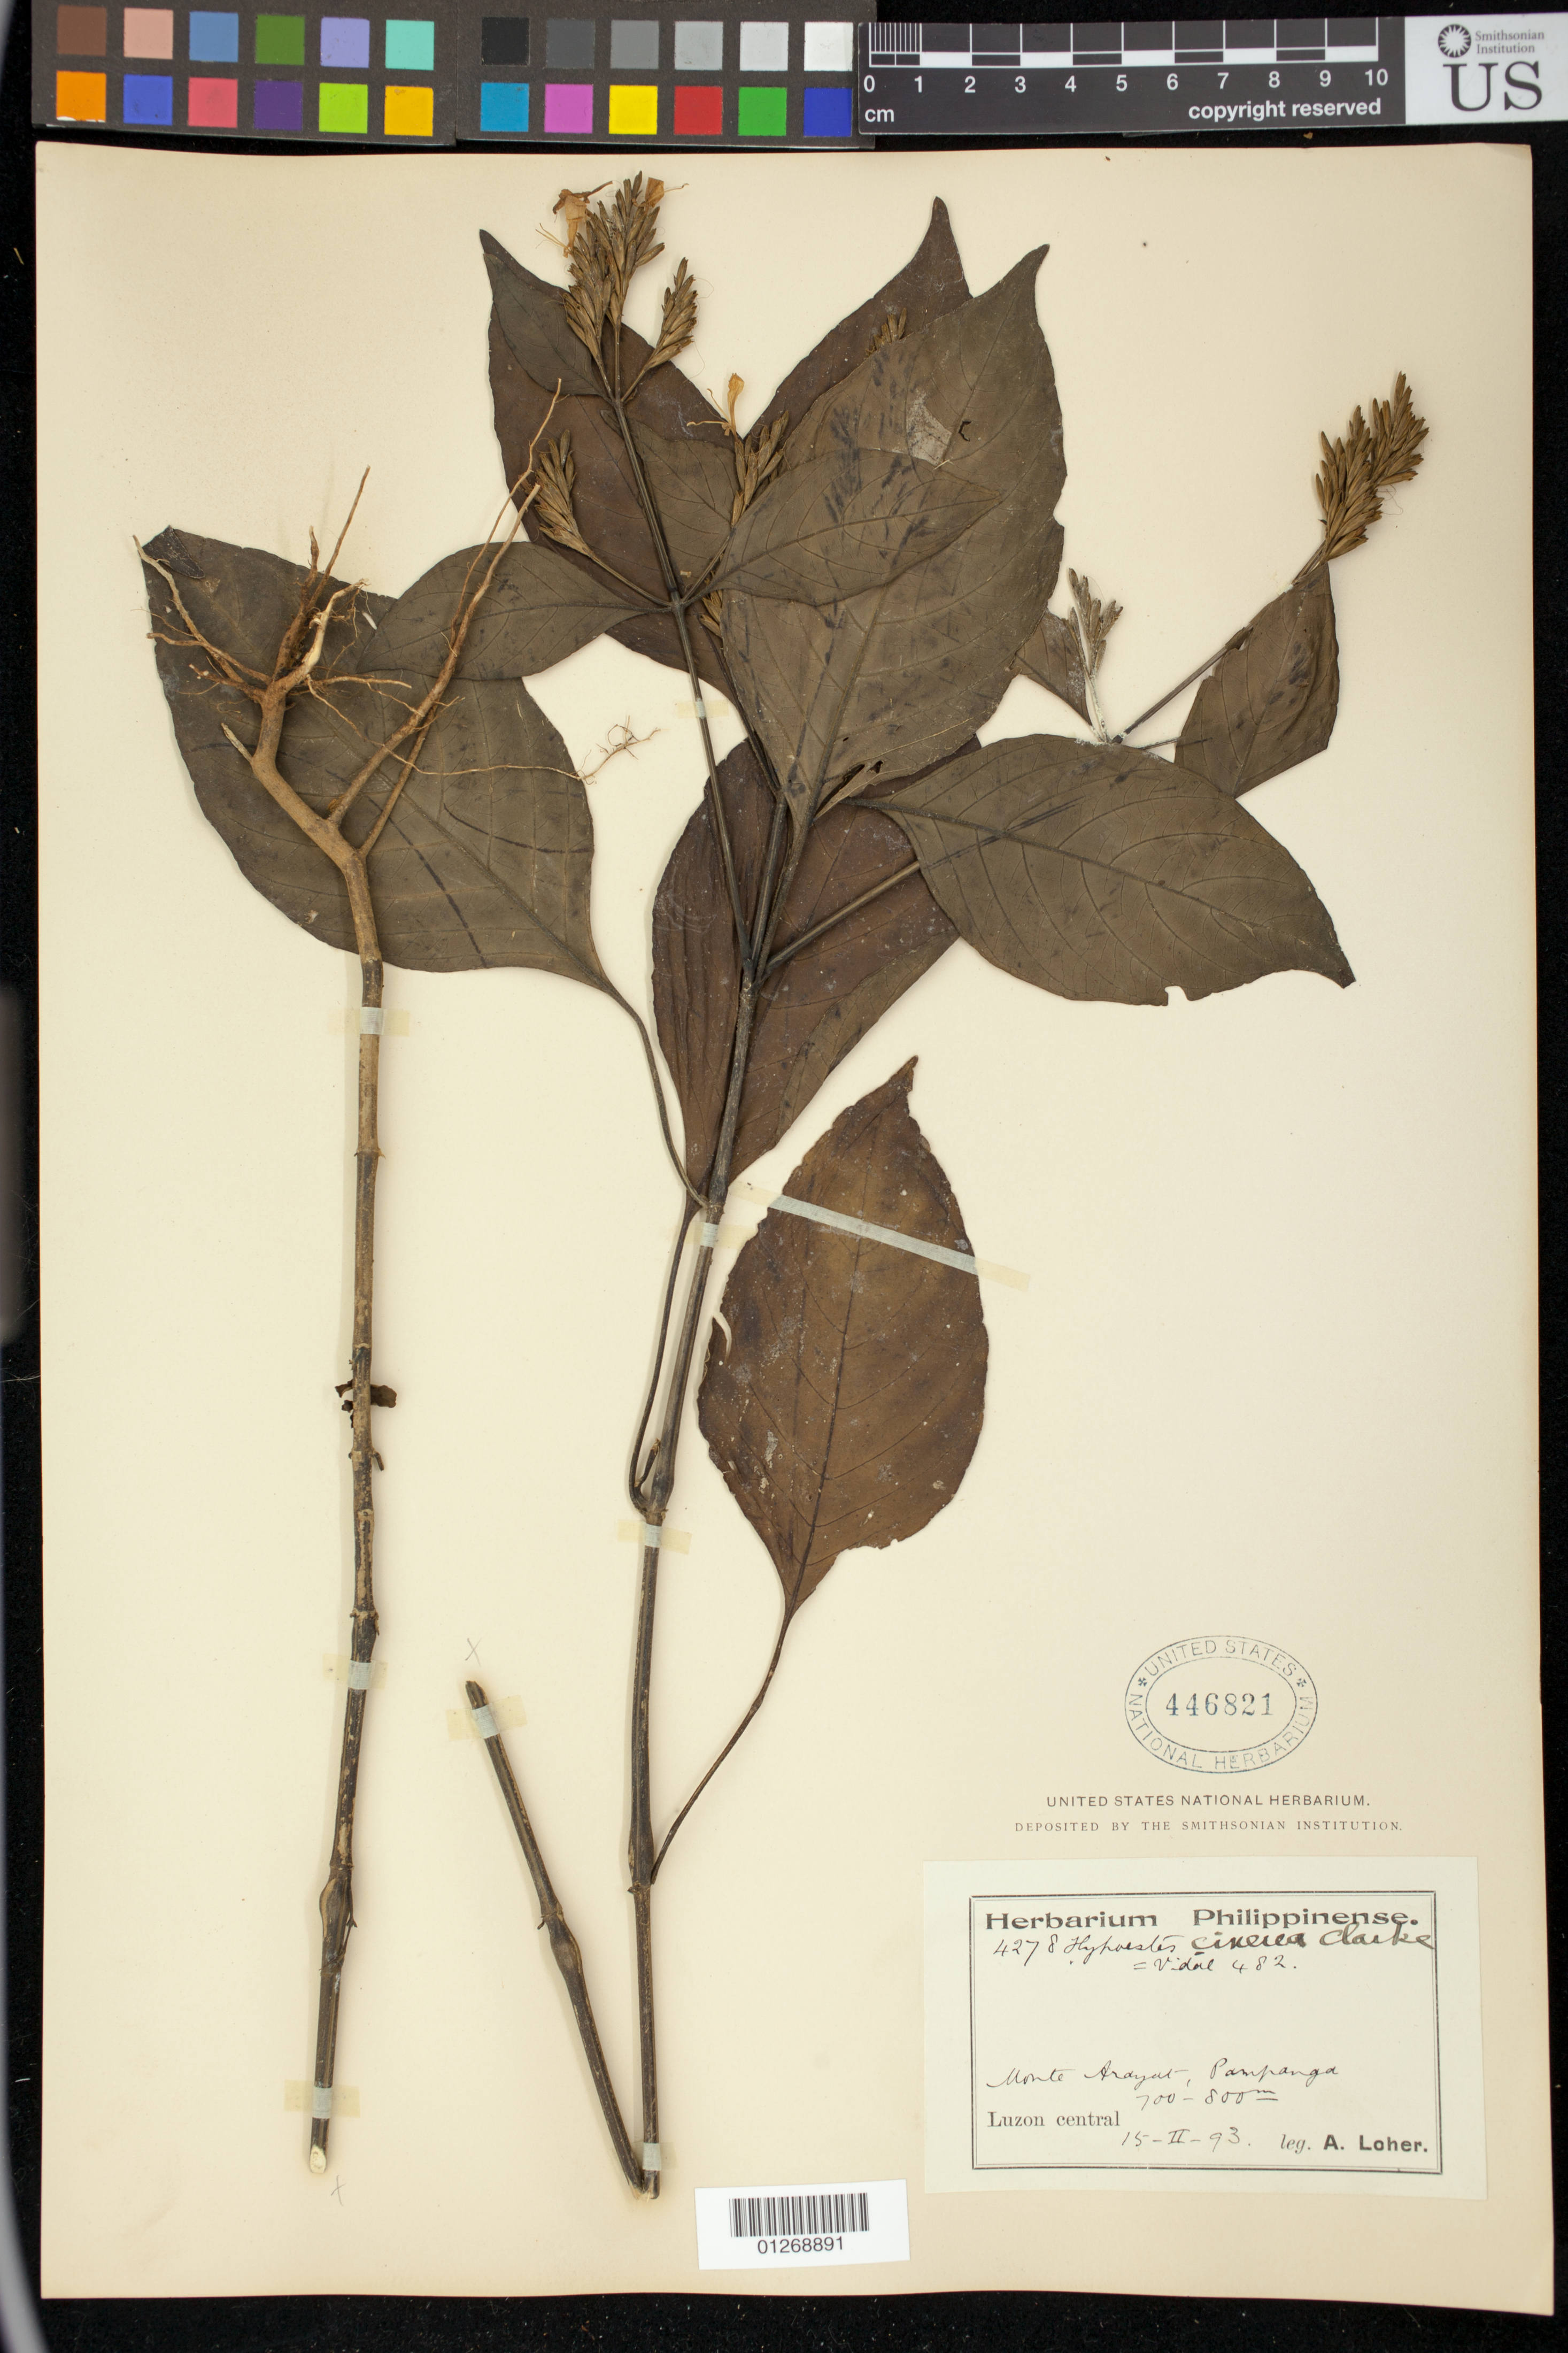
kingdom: Plantae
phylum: Tracheophyta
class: Magnoliopsida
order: Lamiales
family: Acanthaceae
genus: Hypoestes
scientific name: Hypoestes cinerea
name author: C.B. Clarke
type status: Isosyntype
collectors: A. Loher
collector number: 4278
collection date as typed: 15 - II - 93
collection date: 1893-02-15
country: Philippines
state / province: Central Luzon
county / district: Pampanga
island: Luzon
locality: Monte Arayat, Pampanga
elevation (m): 700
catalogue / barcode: US 446821